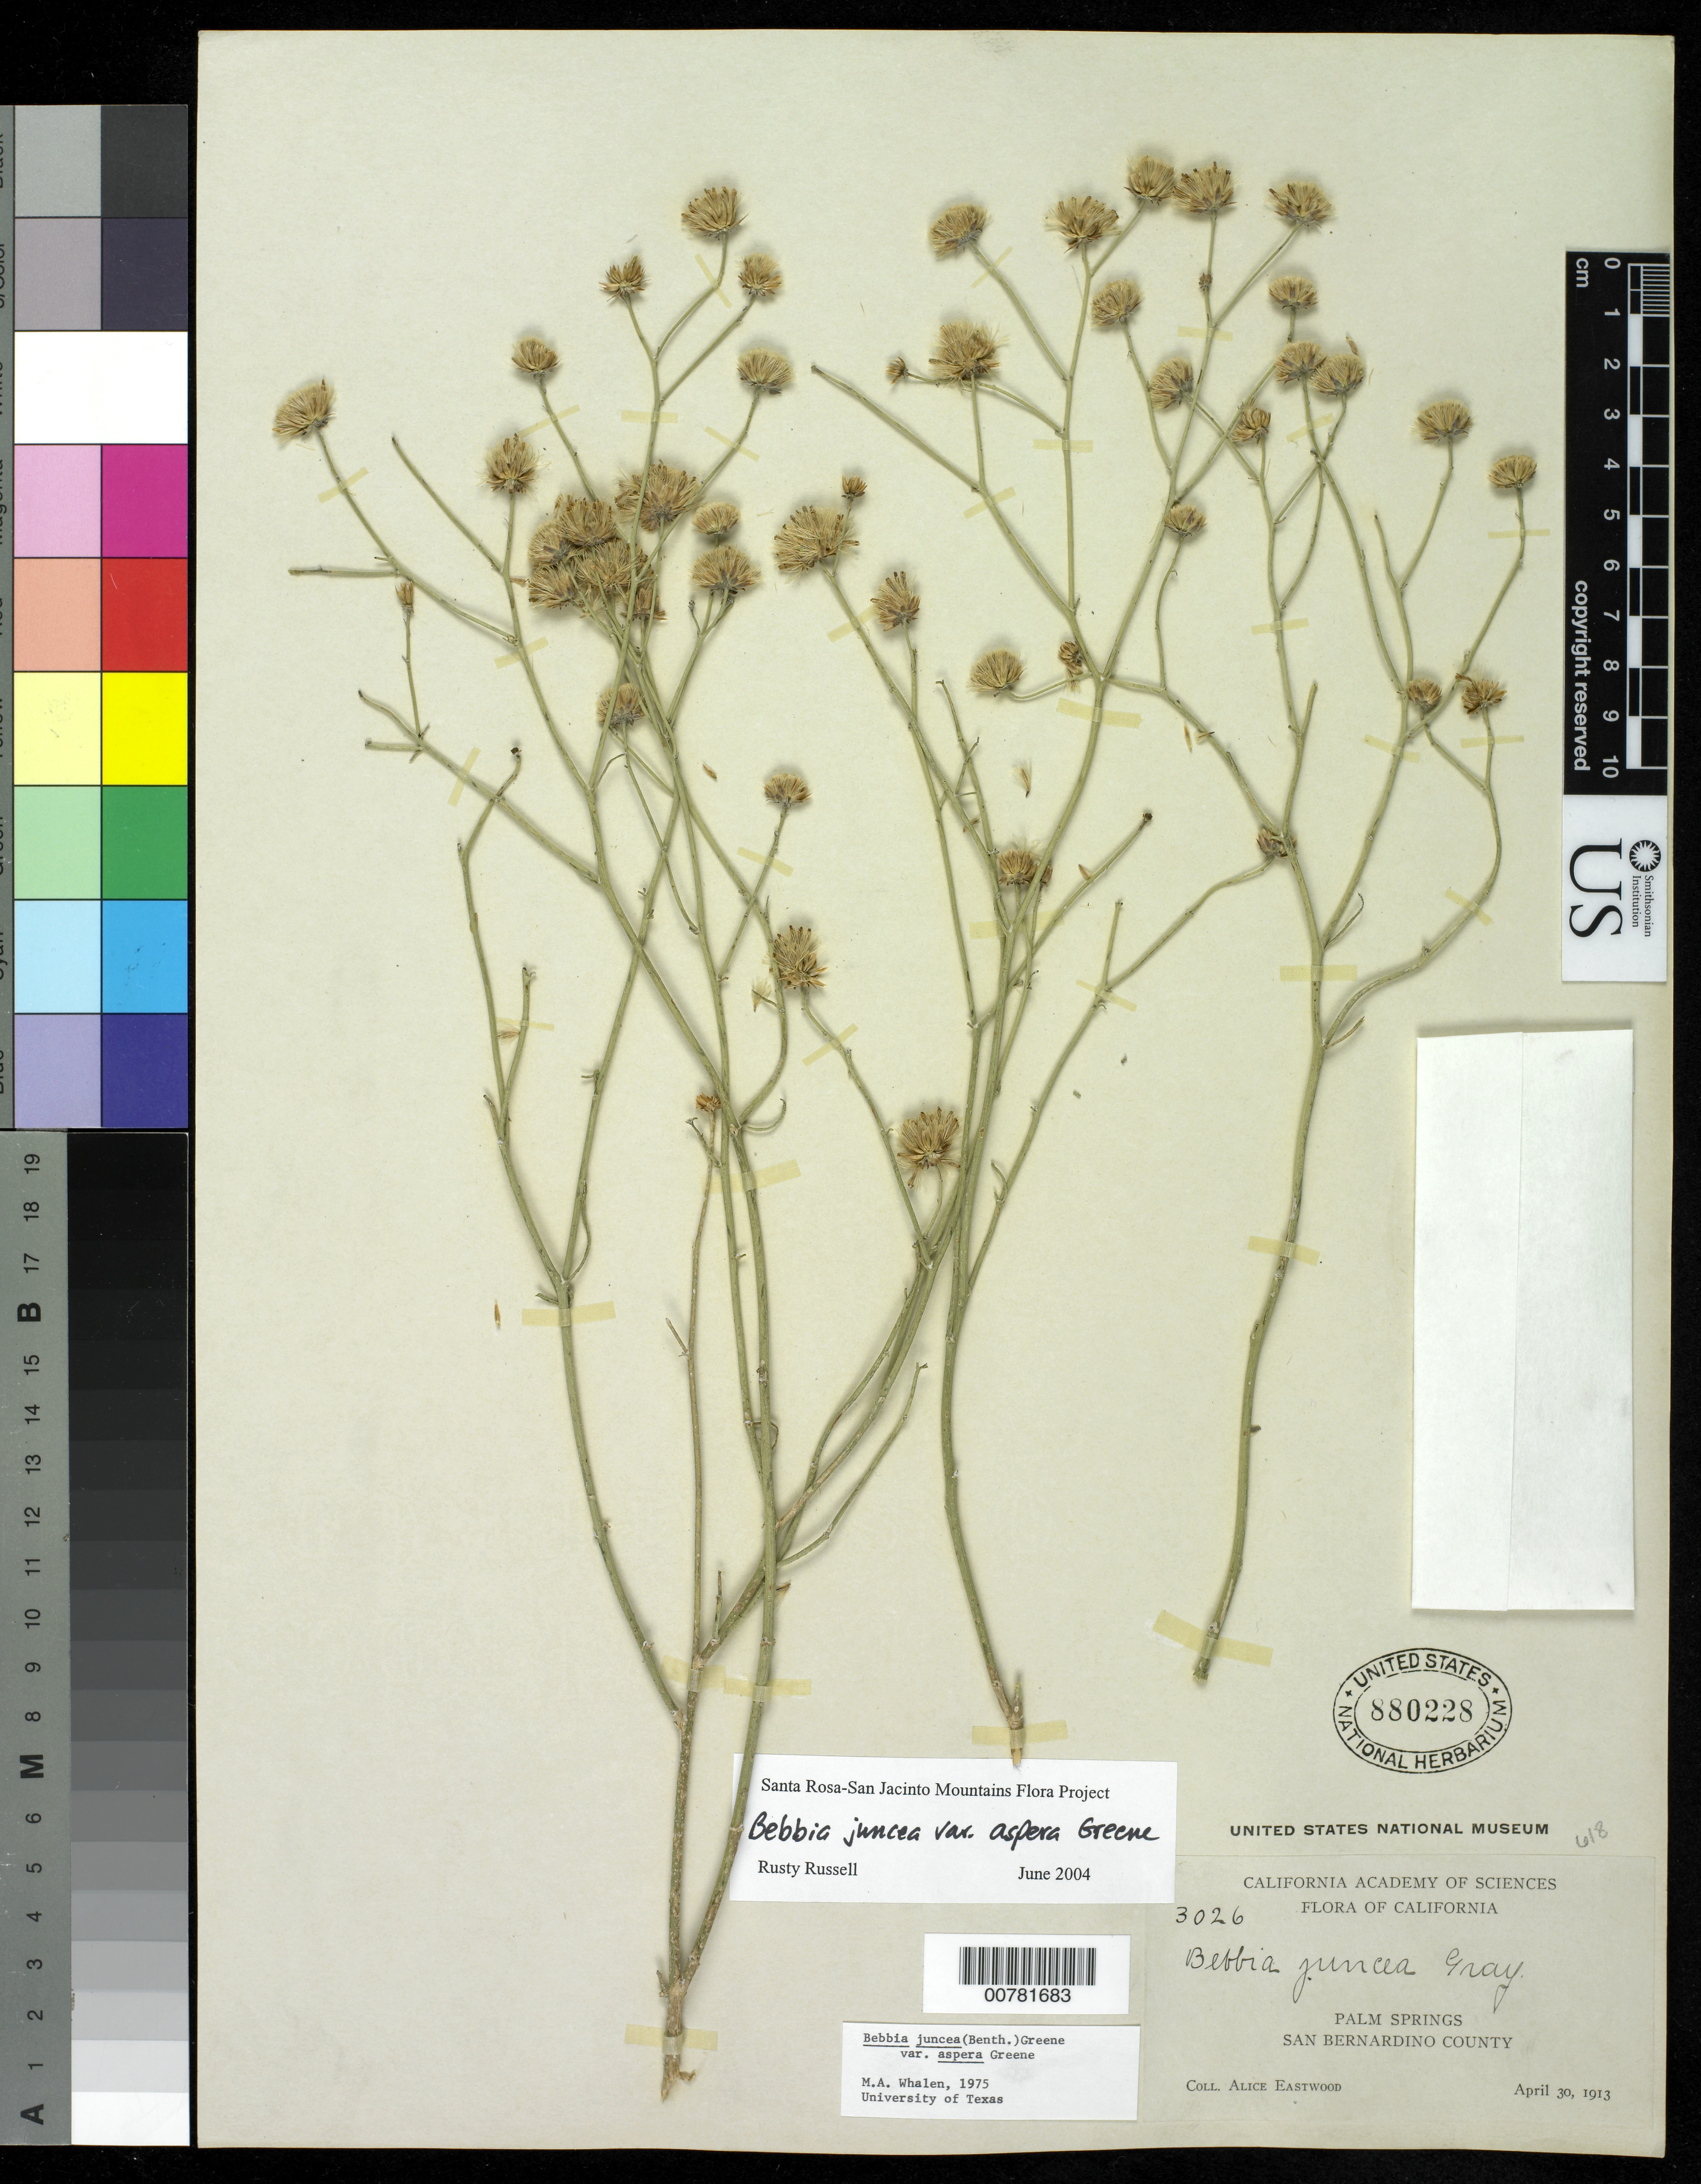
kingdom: Plantae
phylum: Tracheophyta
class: Magnoliopsida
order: Asterales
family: Asteraceae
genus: Bebbia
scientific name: Bebbia juncea var. aspera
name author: Greene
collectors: A. Eastwood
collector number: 3026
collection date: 1913-04-30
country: United States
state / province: California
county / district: San Bernardino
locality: Palm Springs, San Bernardino County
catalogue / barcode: US 880228